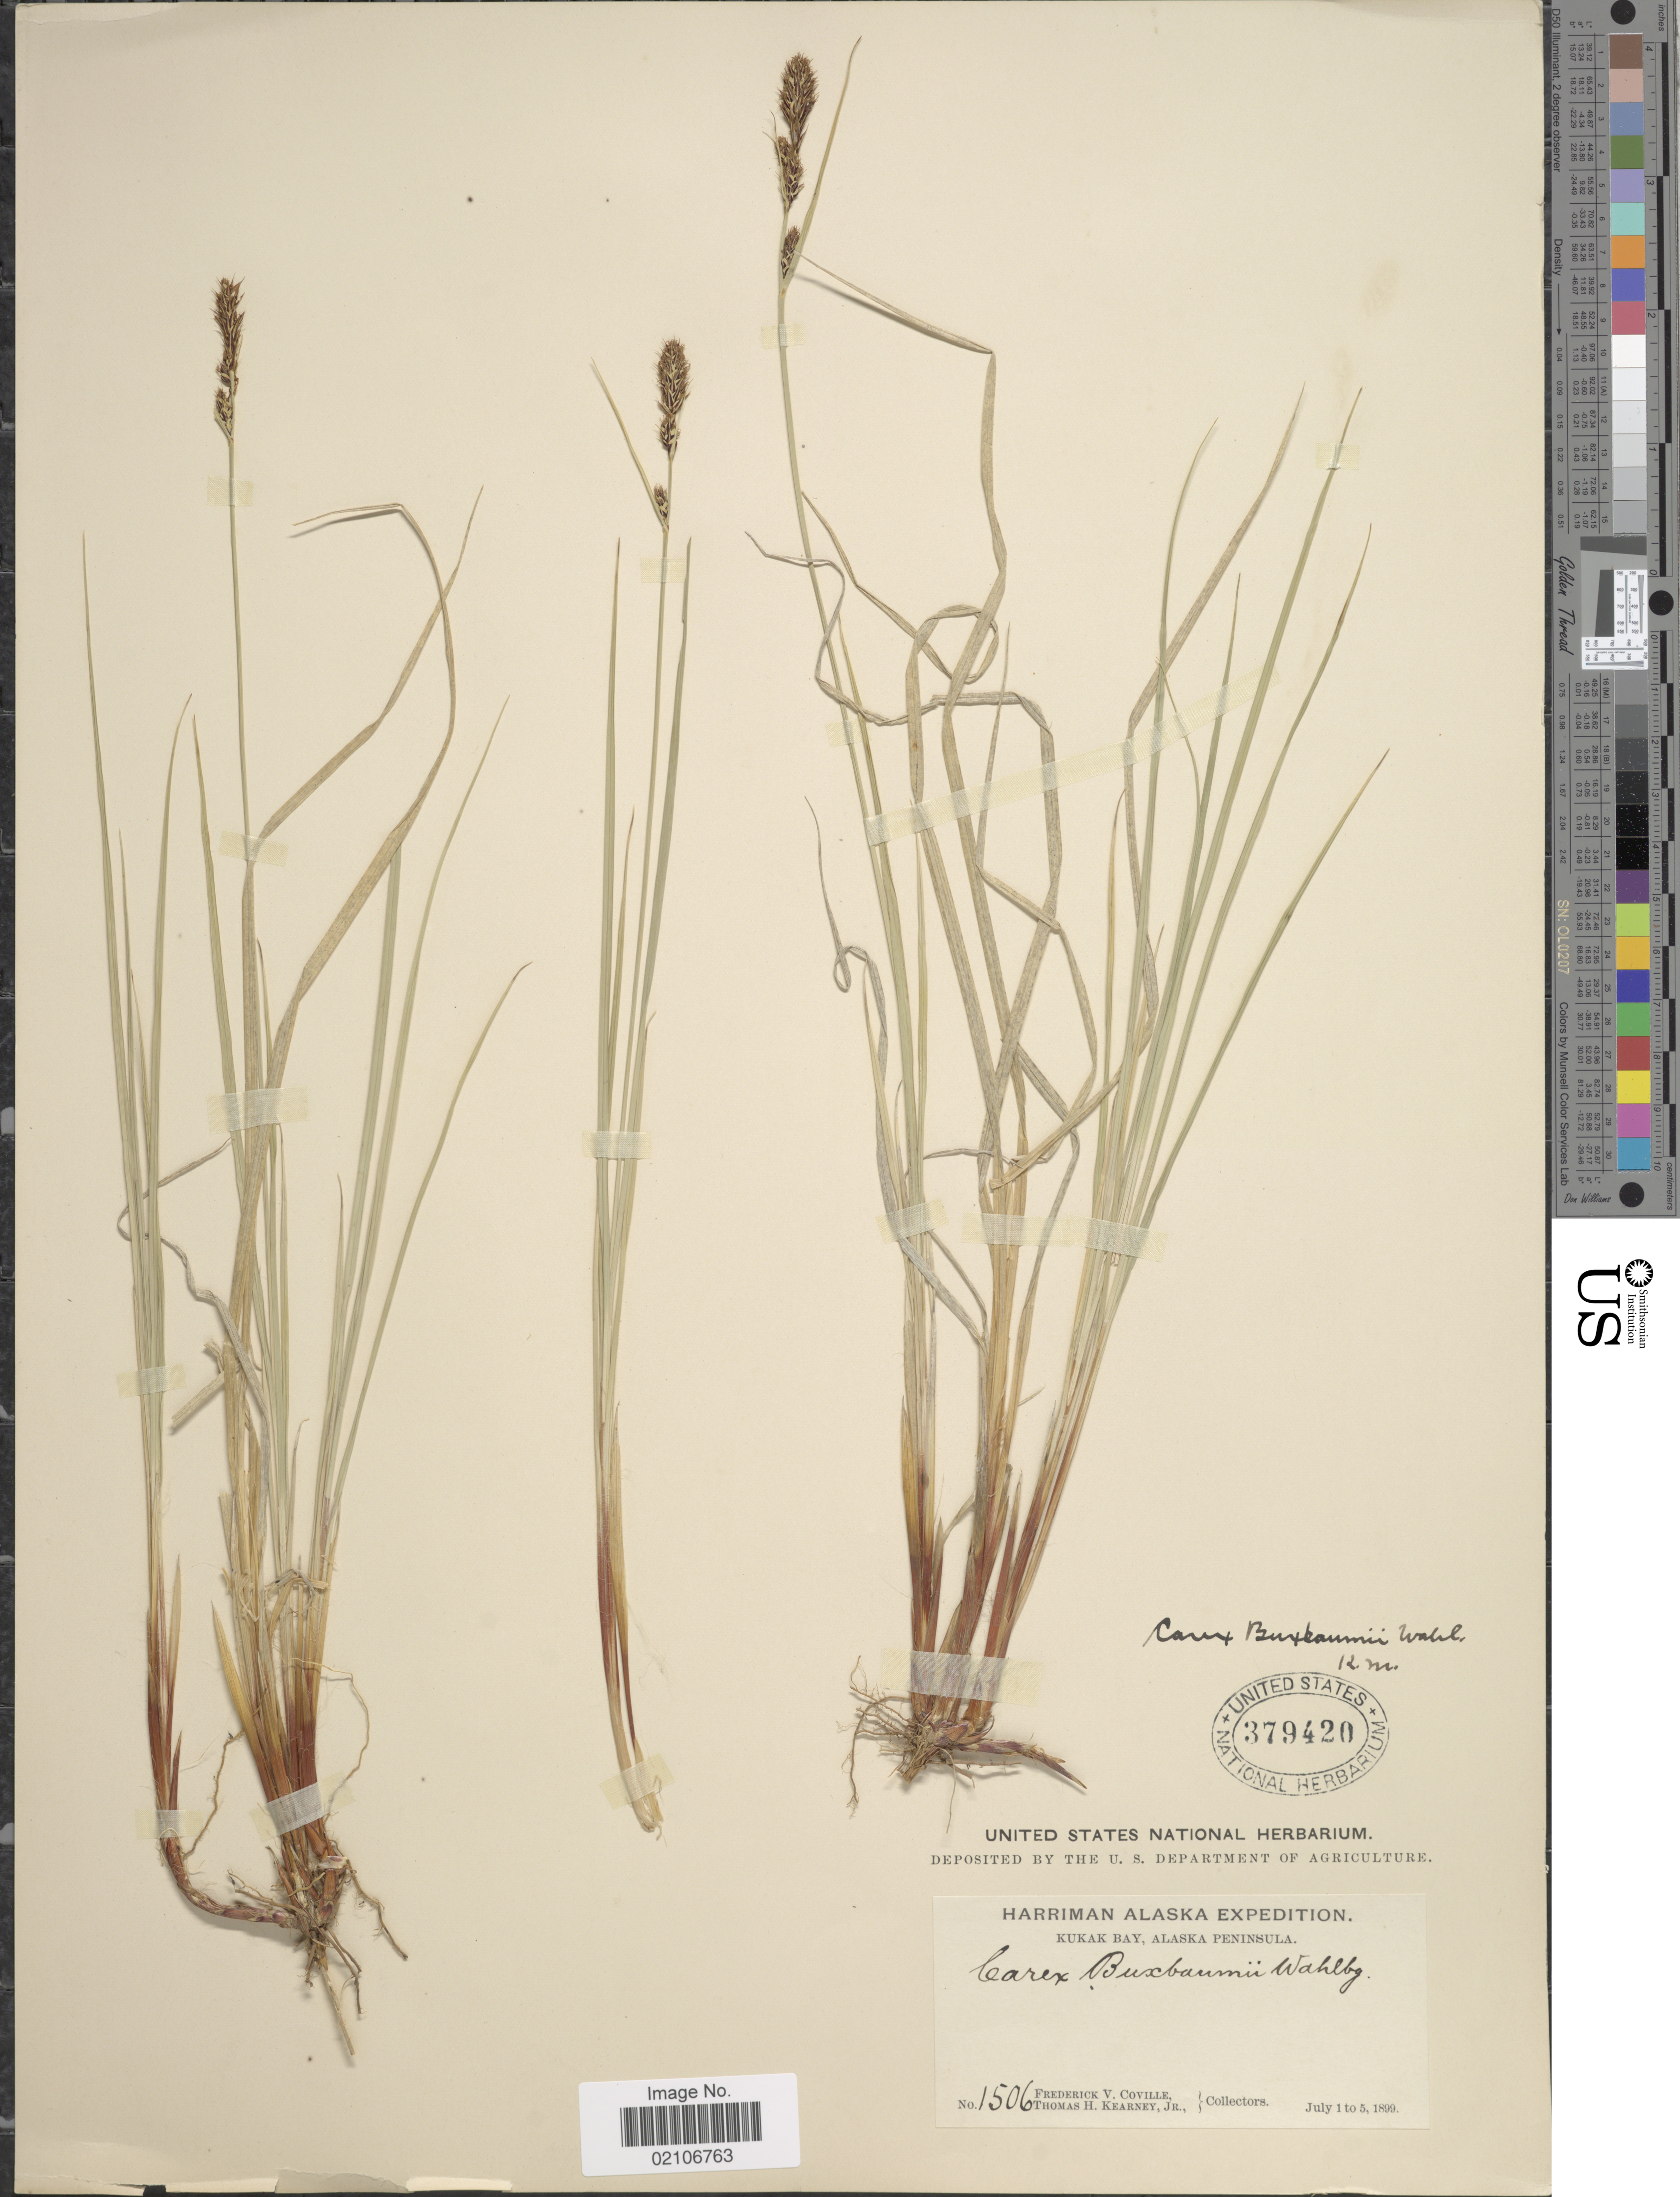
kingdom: Plantae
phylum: Tracheophyta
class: Liliopsida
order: Poales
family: Cyperaceae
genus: Carex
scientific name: Carex buxbaumii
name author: Wahlenb.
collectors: F. V. Coville & T. H. Kearney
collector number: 1506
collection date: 1899-07-01/1899-07-05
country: United States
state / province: Alaska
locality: Harrima Alaska, Kukak Bay, Alaska Peninsula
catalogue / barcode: US 379420